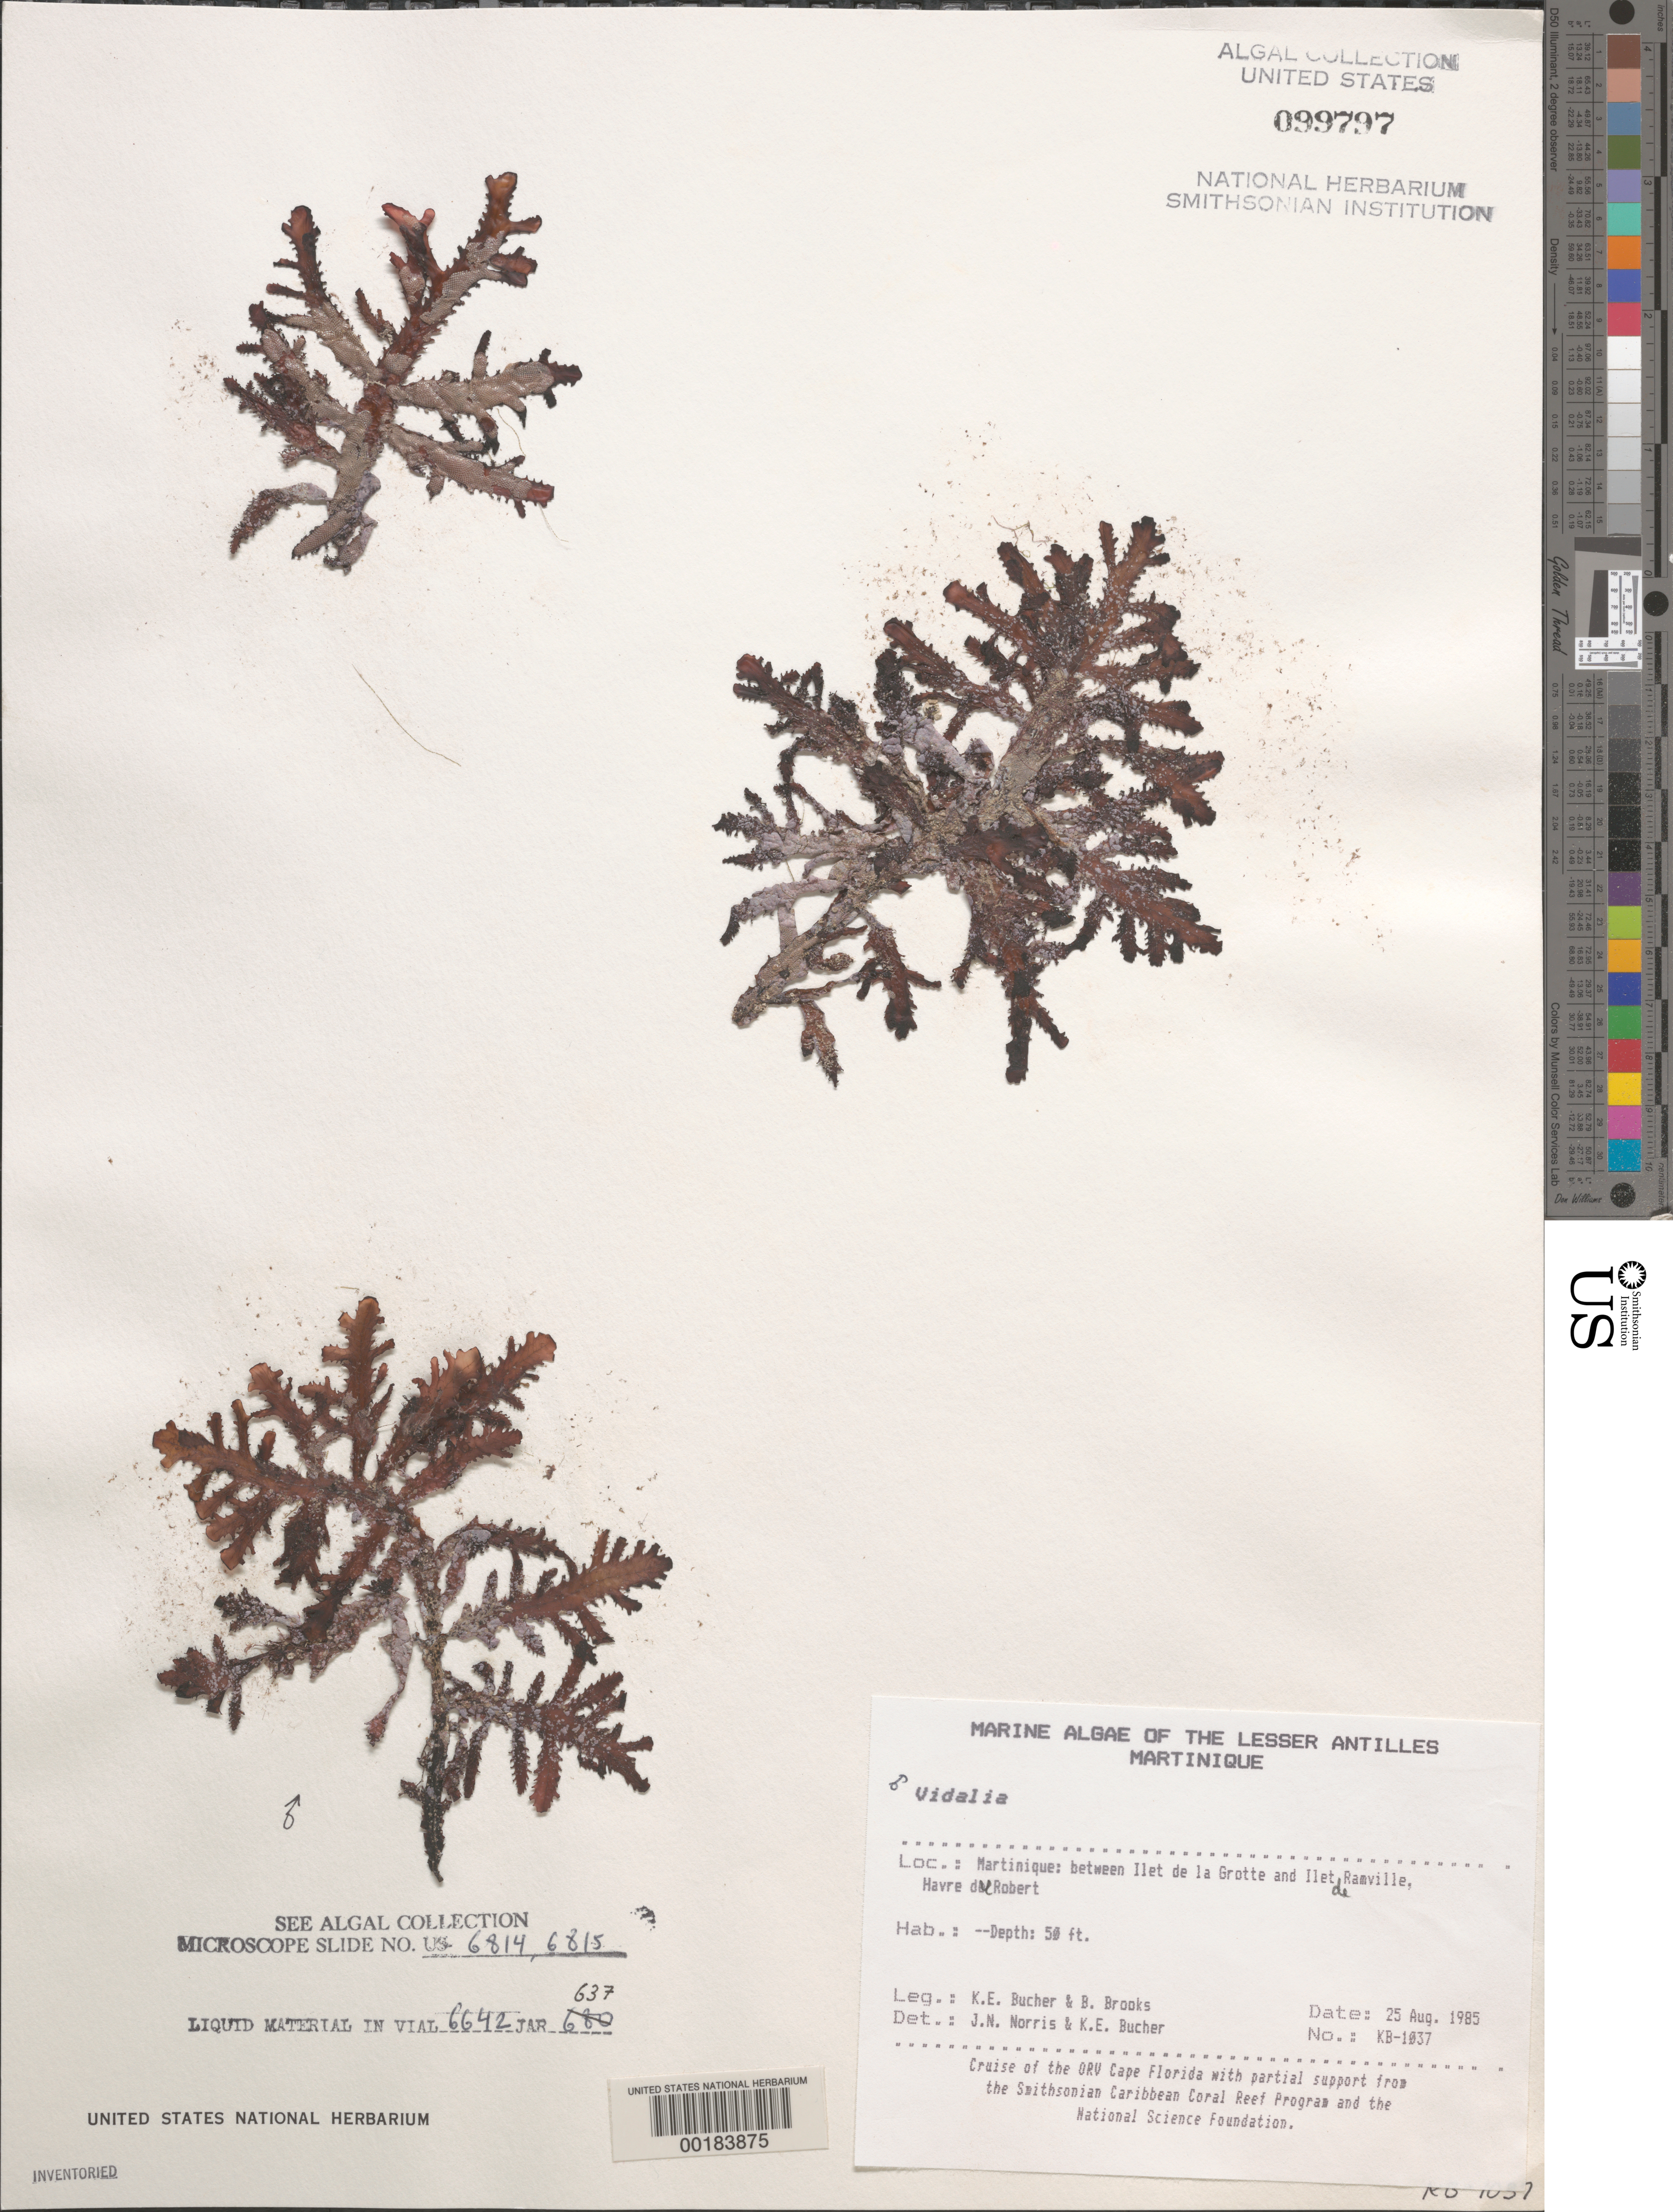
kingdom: Plantae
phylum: Rhodophyta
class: Florideophyceae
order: Ceramiales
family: Rhodomelaceae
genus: Vidalia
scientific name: Vidalia sp.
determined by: Norris, J. N.; Bucher, K. E.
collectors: K. E. Bucher & B. Brooks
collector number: KB-1037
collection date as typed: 25 Aug 1985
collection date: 1985-08-25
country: Martinique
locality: Between Ilet de la Grotte and Ilet de Ramville, Havre du Robert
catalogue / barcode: US 99797